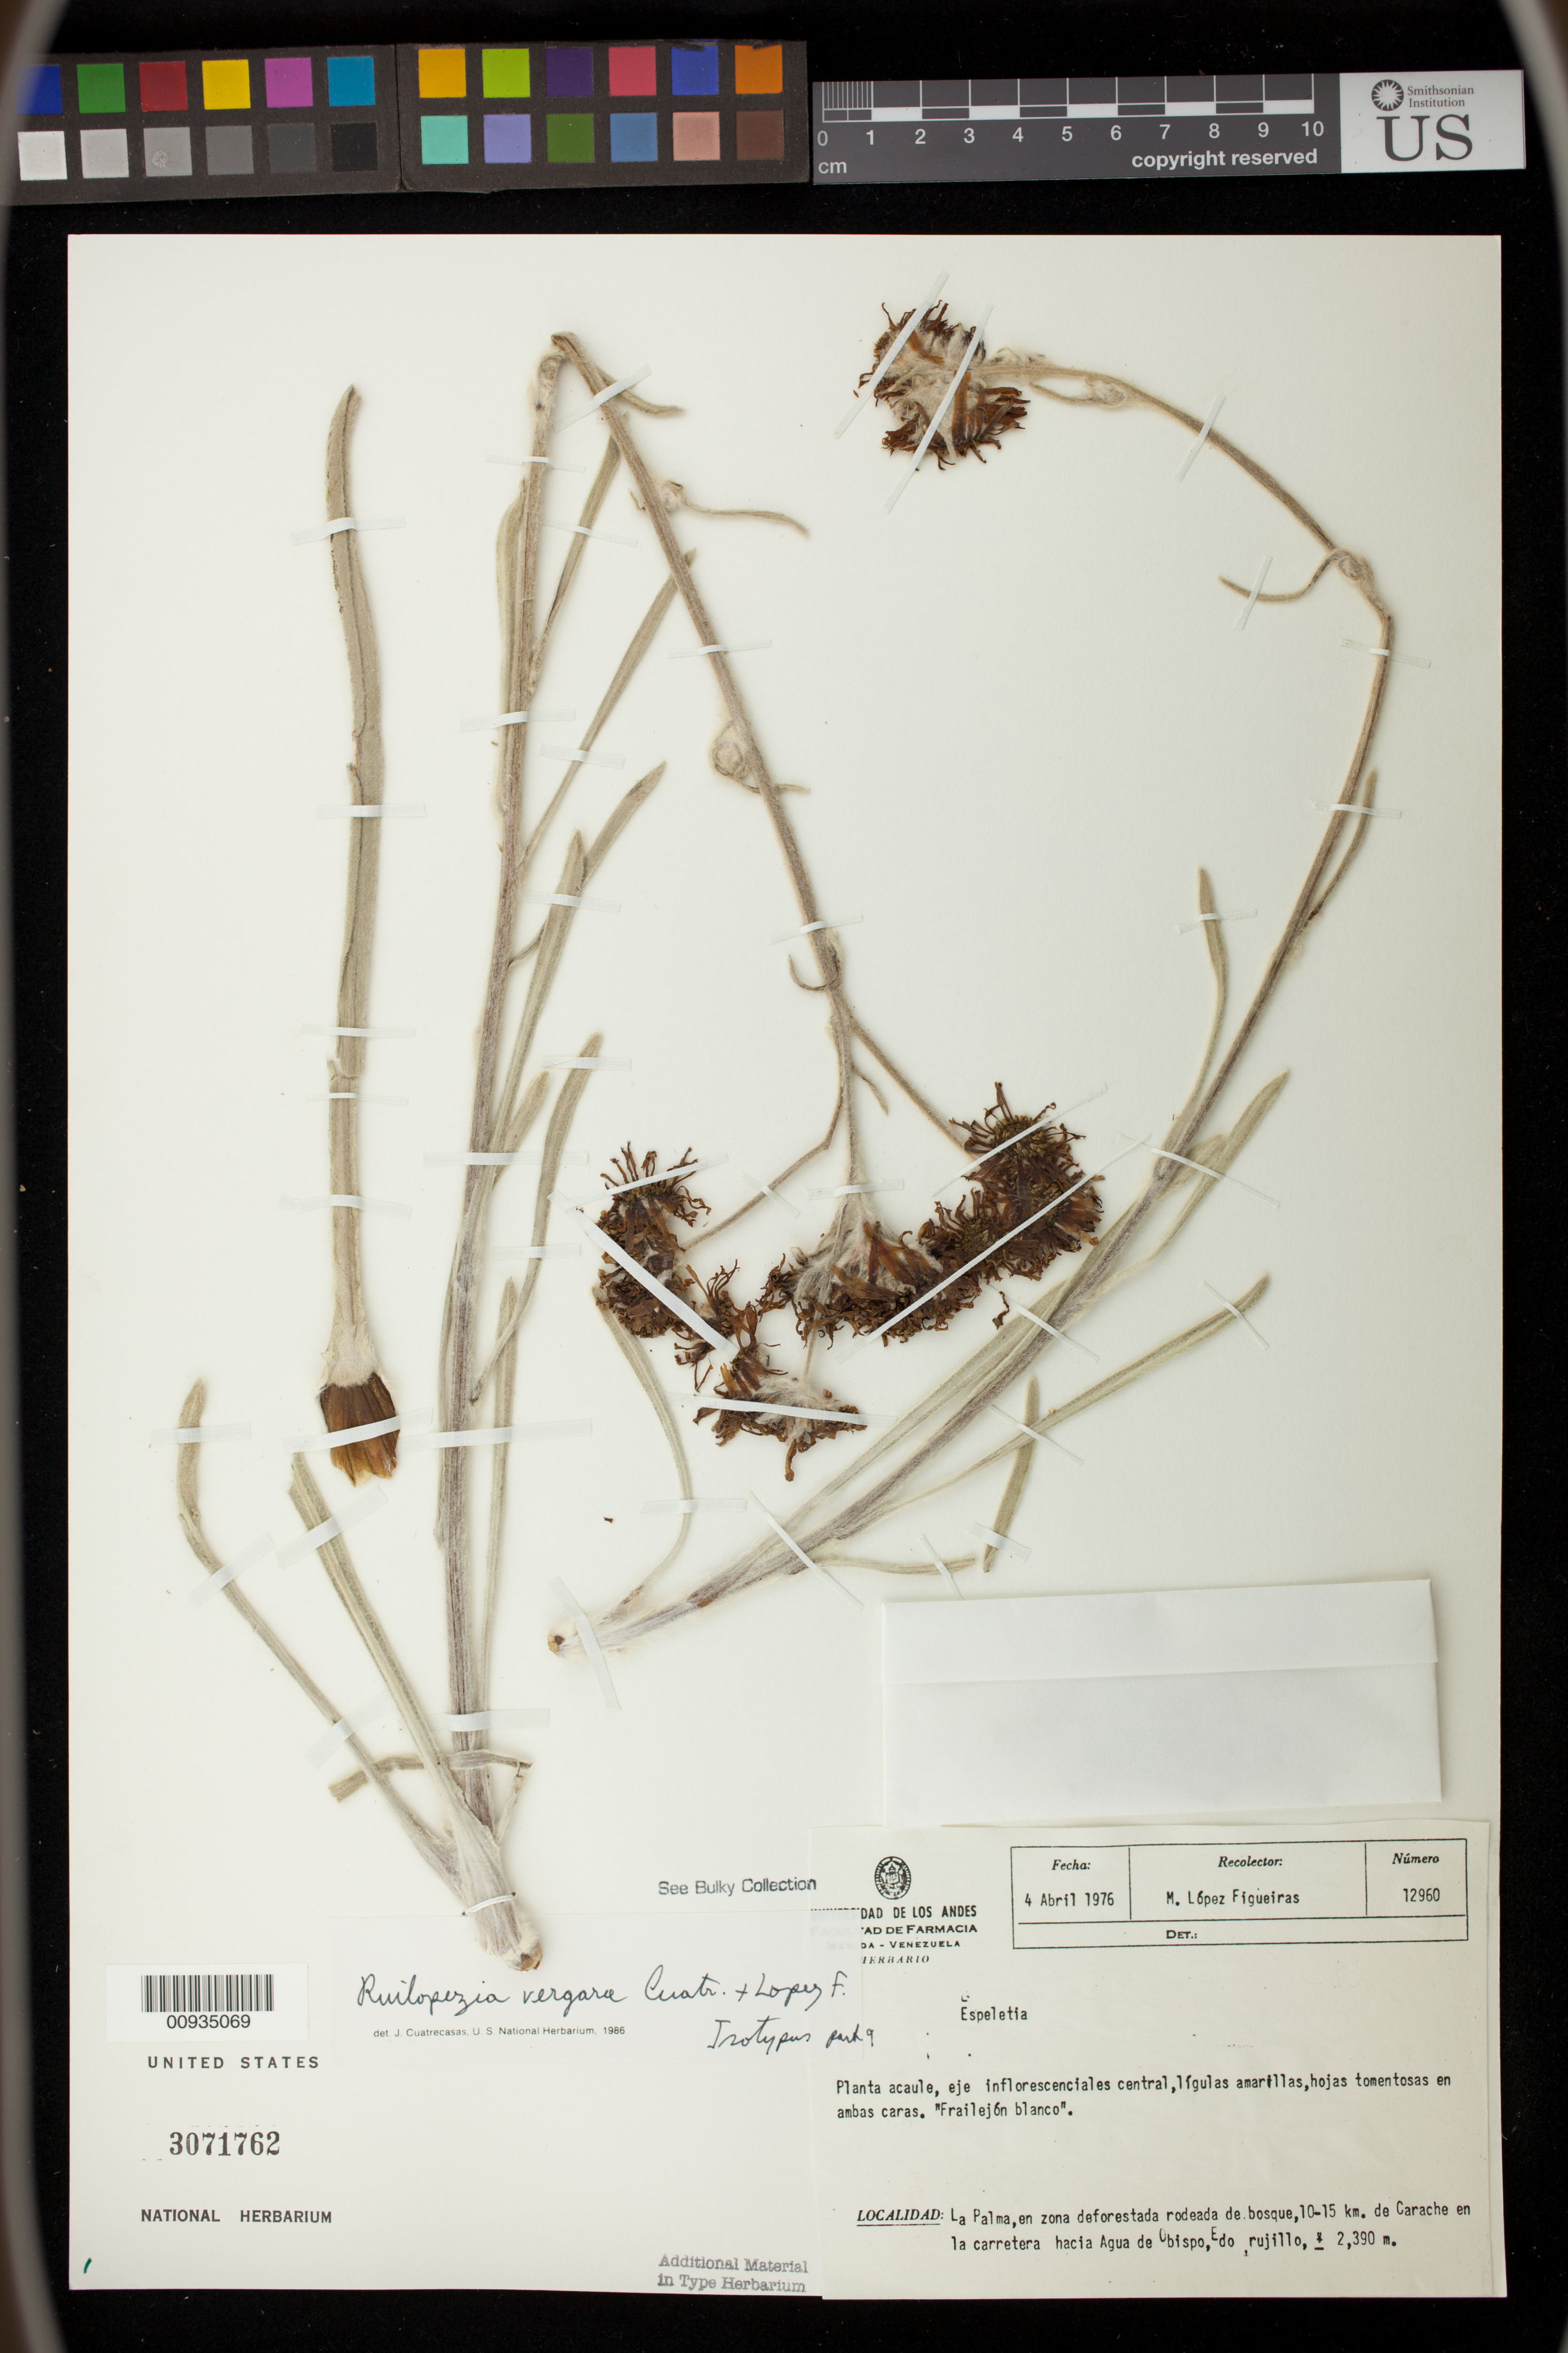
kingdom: Plantae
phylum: Tracheophyta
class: Magnoliopsida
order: Asterales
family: Asteraceae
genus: Ruilopezia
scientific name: Ruilopezia vergarae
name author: Cuatrec. & López Fig.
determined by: Cuatrecasas, J.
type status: Isotype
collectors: M. López Figueiras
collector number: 12960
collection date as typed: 04 Apr 1976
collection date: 1976-04-04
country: Venezuela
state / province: Trujillo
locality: La Palma, 10-15 km de Carache en La Carretera Hacia Agua de Opispo.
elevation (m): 2930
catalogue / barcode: US 3071762